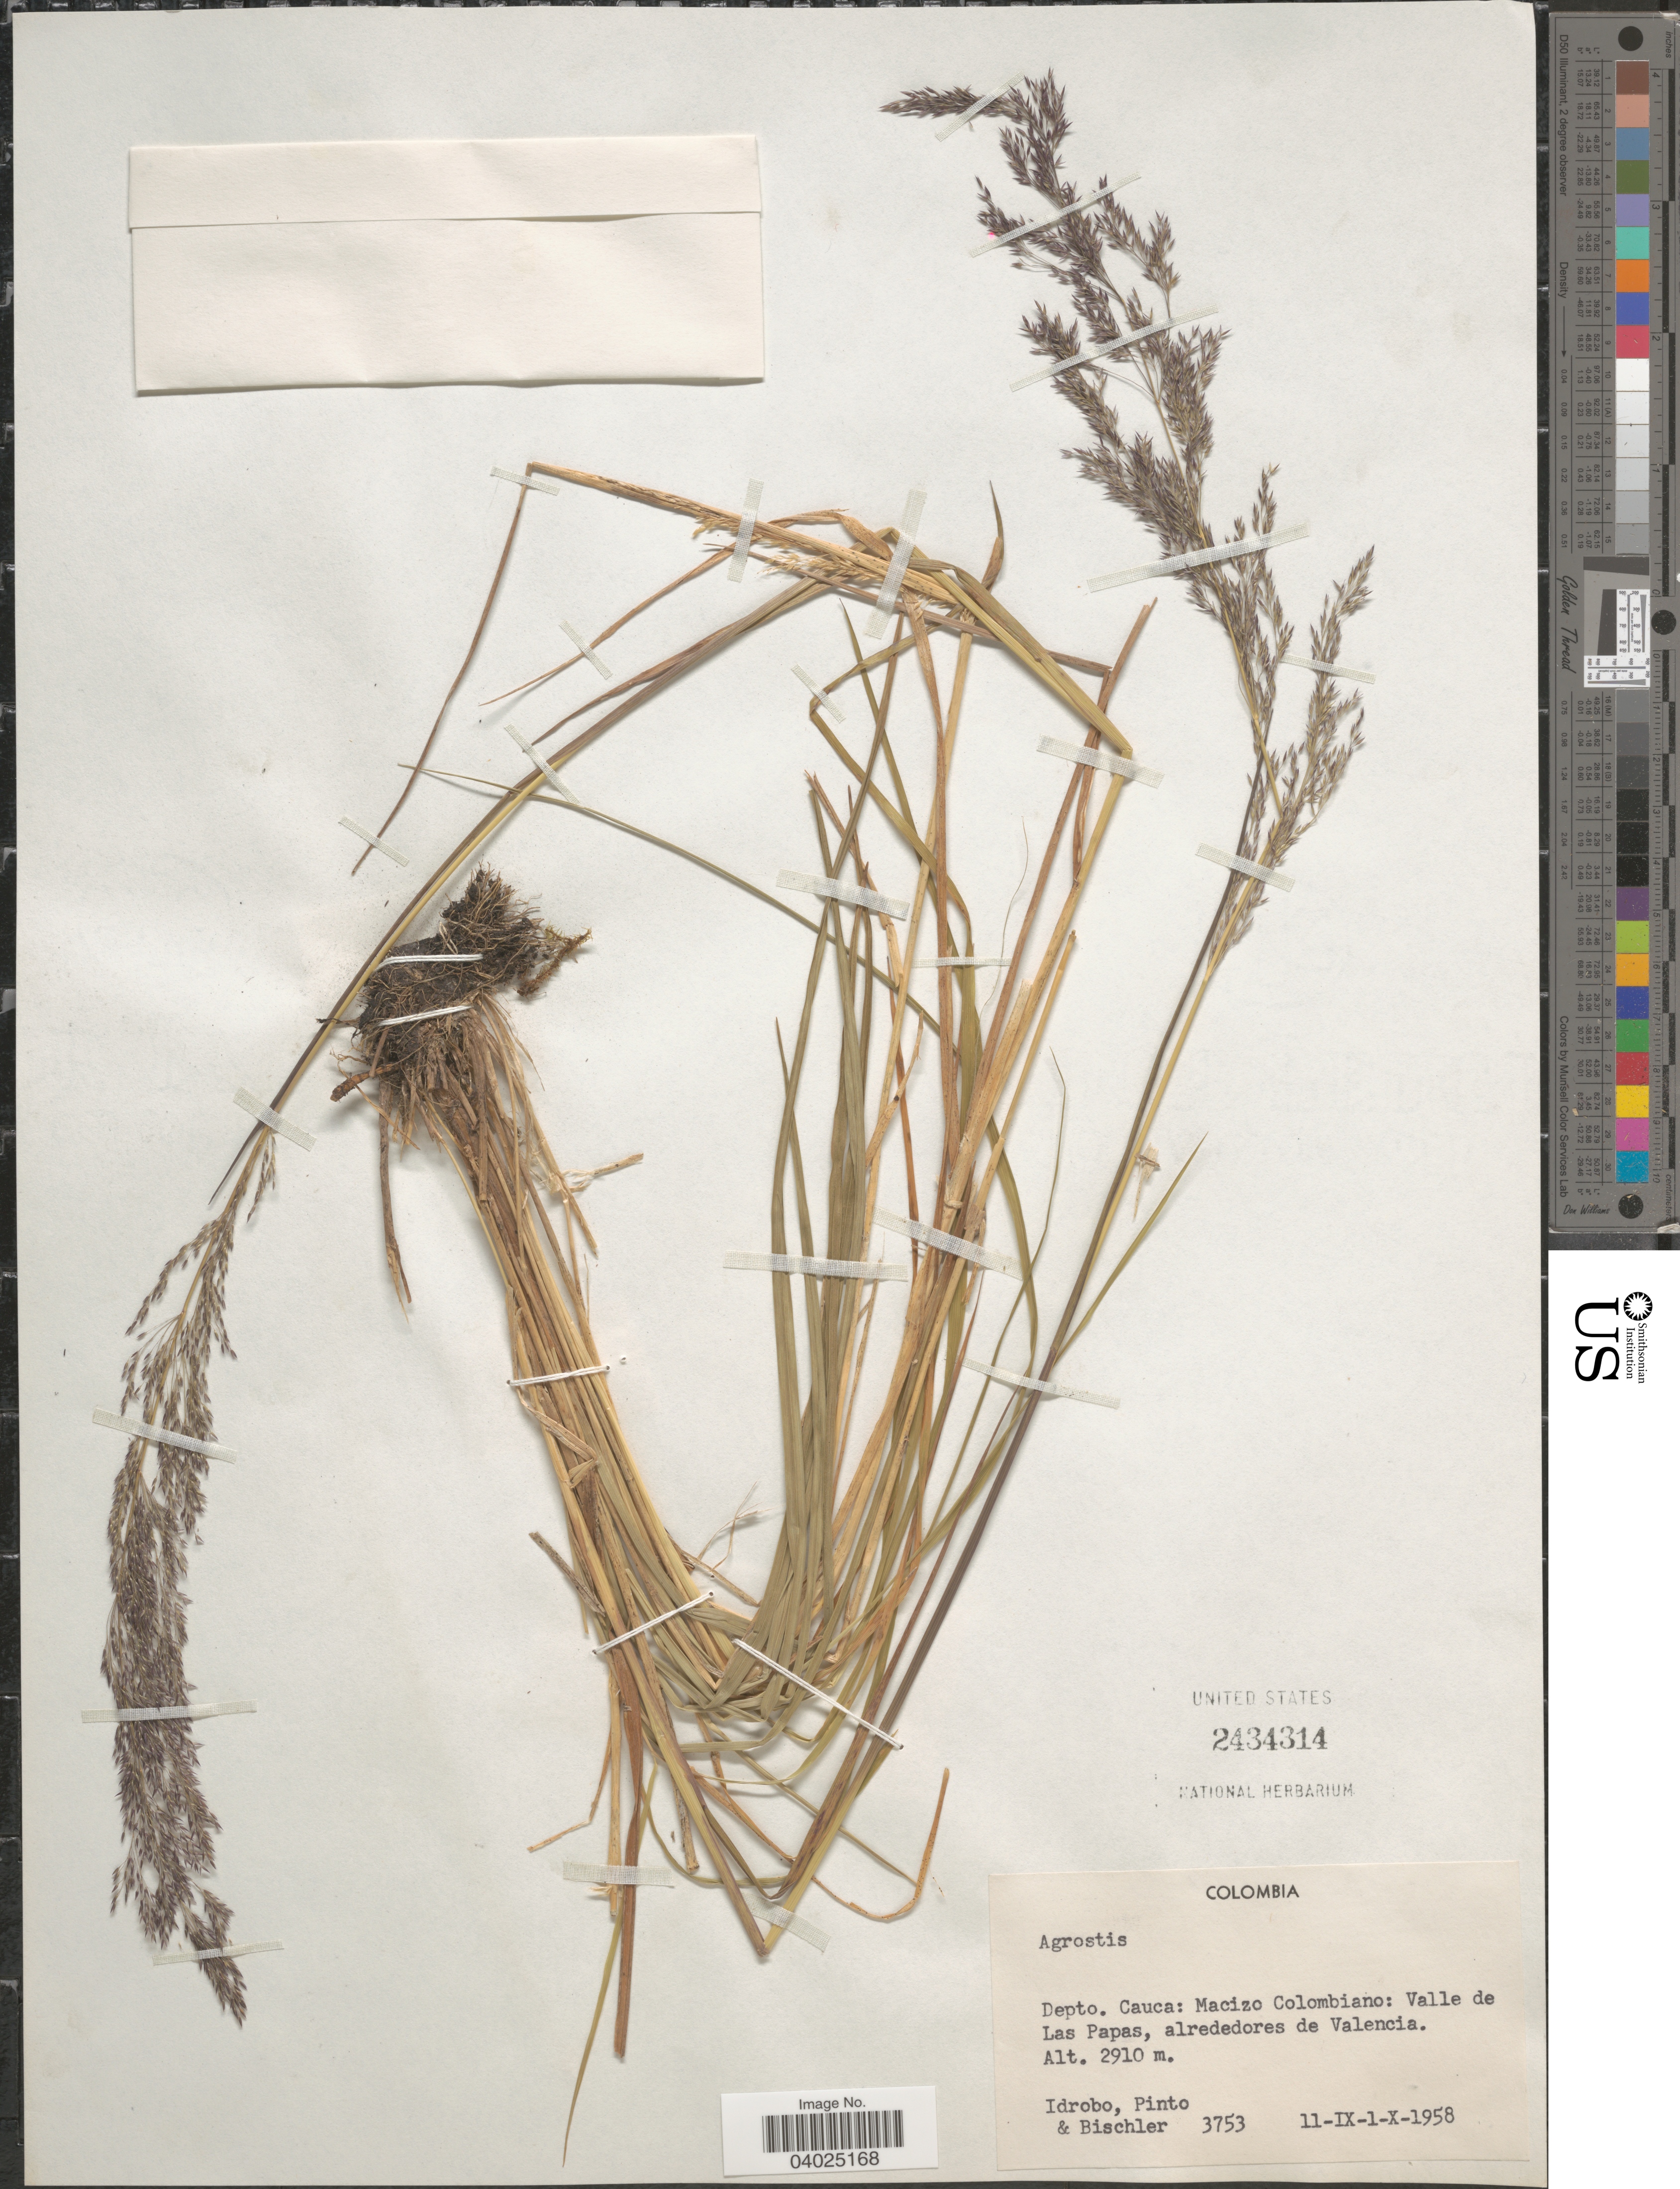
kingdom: Plantae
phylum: Tracheophyta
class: Liliopsida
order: Poales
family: Poaceae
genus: Agrostis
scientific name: Agrostis sp.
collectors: -- Idrobo, Pinto, -- & -. Bischler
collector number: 3753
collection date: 1958-09-11/1958-10-01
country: Colombia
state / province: Cauca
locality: Depto. Cauca: Macizo Colombiano: Valle de Las Papas, alrededores de Valencia.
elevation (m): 2910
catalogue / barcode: US 2434314